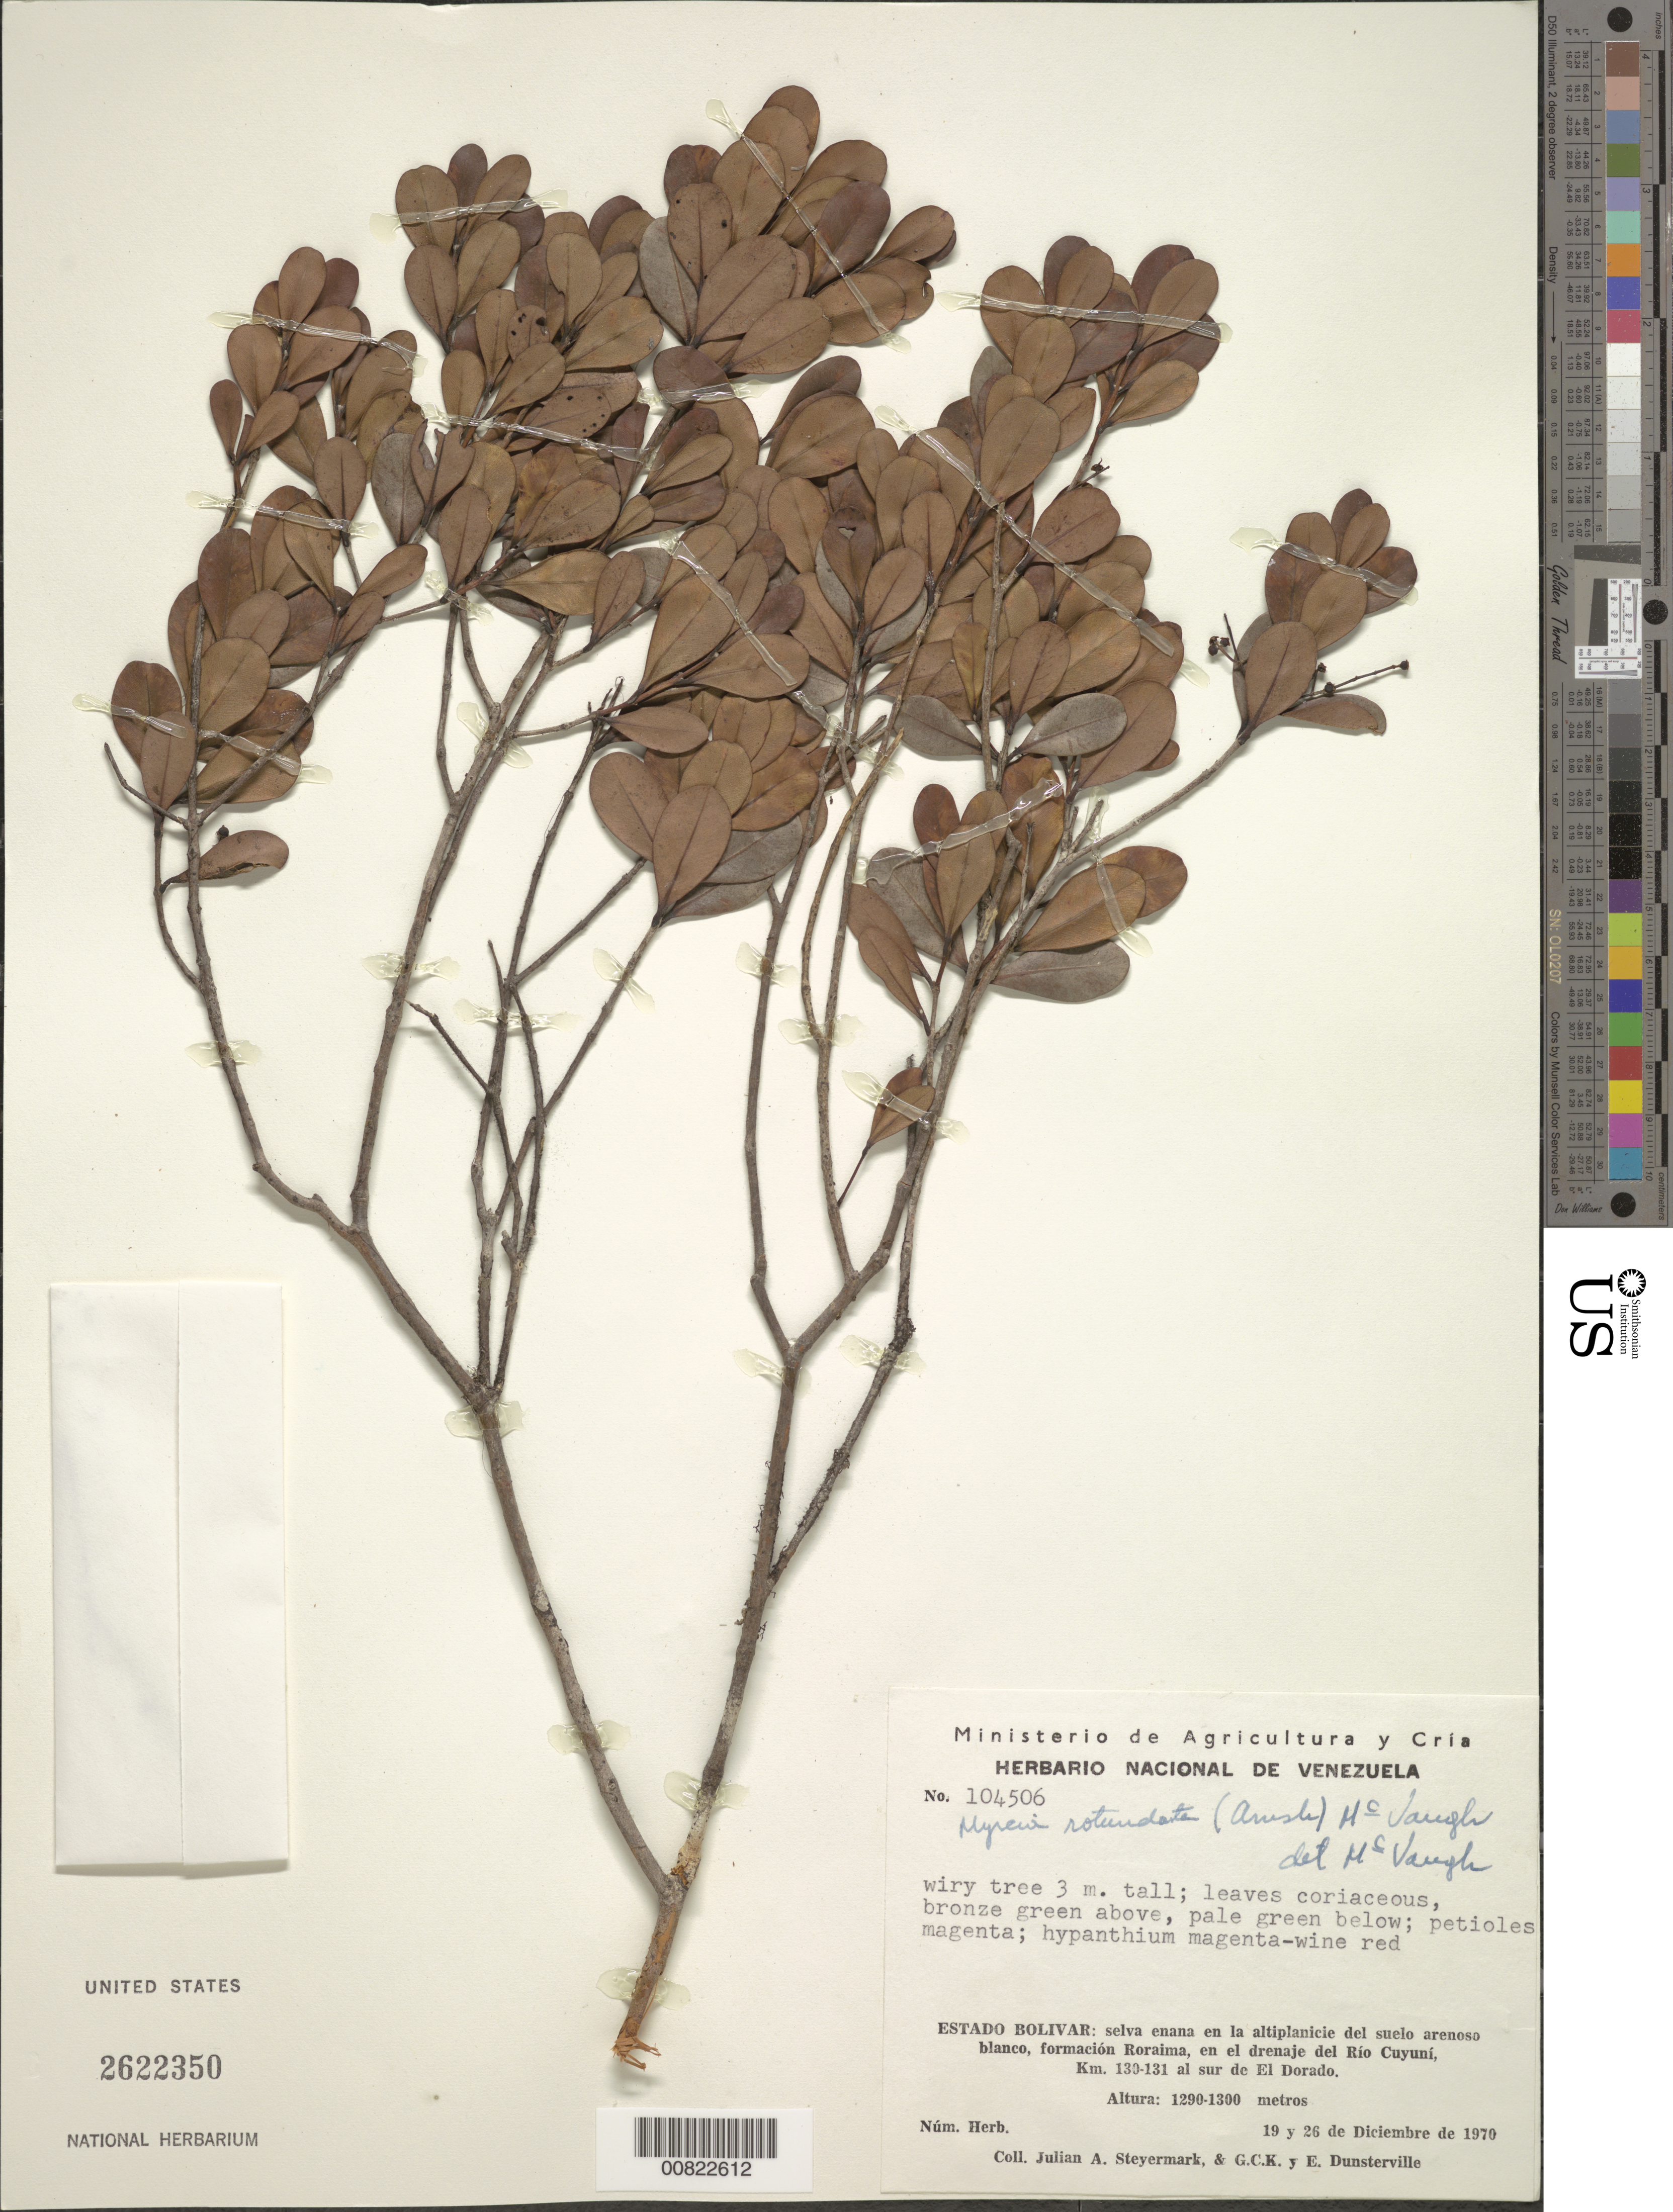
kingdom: Plantae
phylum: Tracheophyta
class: Magnoliopsida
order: Myrtales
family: Myrtaceae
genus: Myrcia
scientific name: Myrcia rotundata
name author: (Amshoff) McVaugh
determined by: McVaugh, R.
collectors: J. Steyermark, G. C. K. Dunsterville & E. Dunsterville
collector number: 104506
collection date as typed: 19-Dec-70 to 26-Dec-70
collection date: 1970-12-19/1970-12-26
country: Venezuela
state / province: Bolívar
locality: Roraima, Río Cuyuní drainage, 130-131 km S of El Dorado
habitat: Selva enana en la altiplanicie del suelo arenoso blanco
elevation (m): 1290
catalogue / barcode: US 2622350